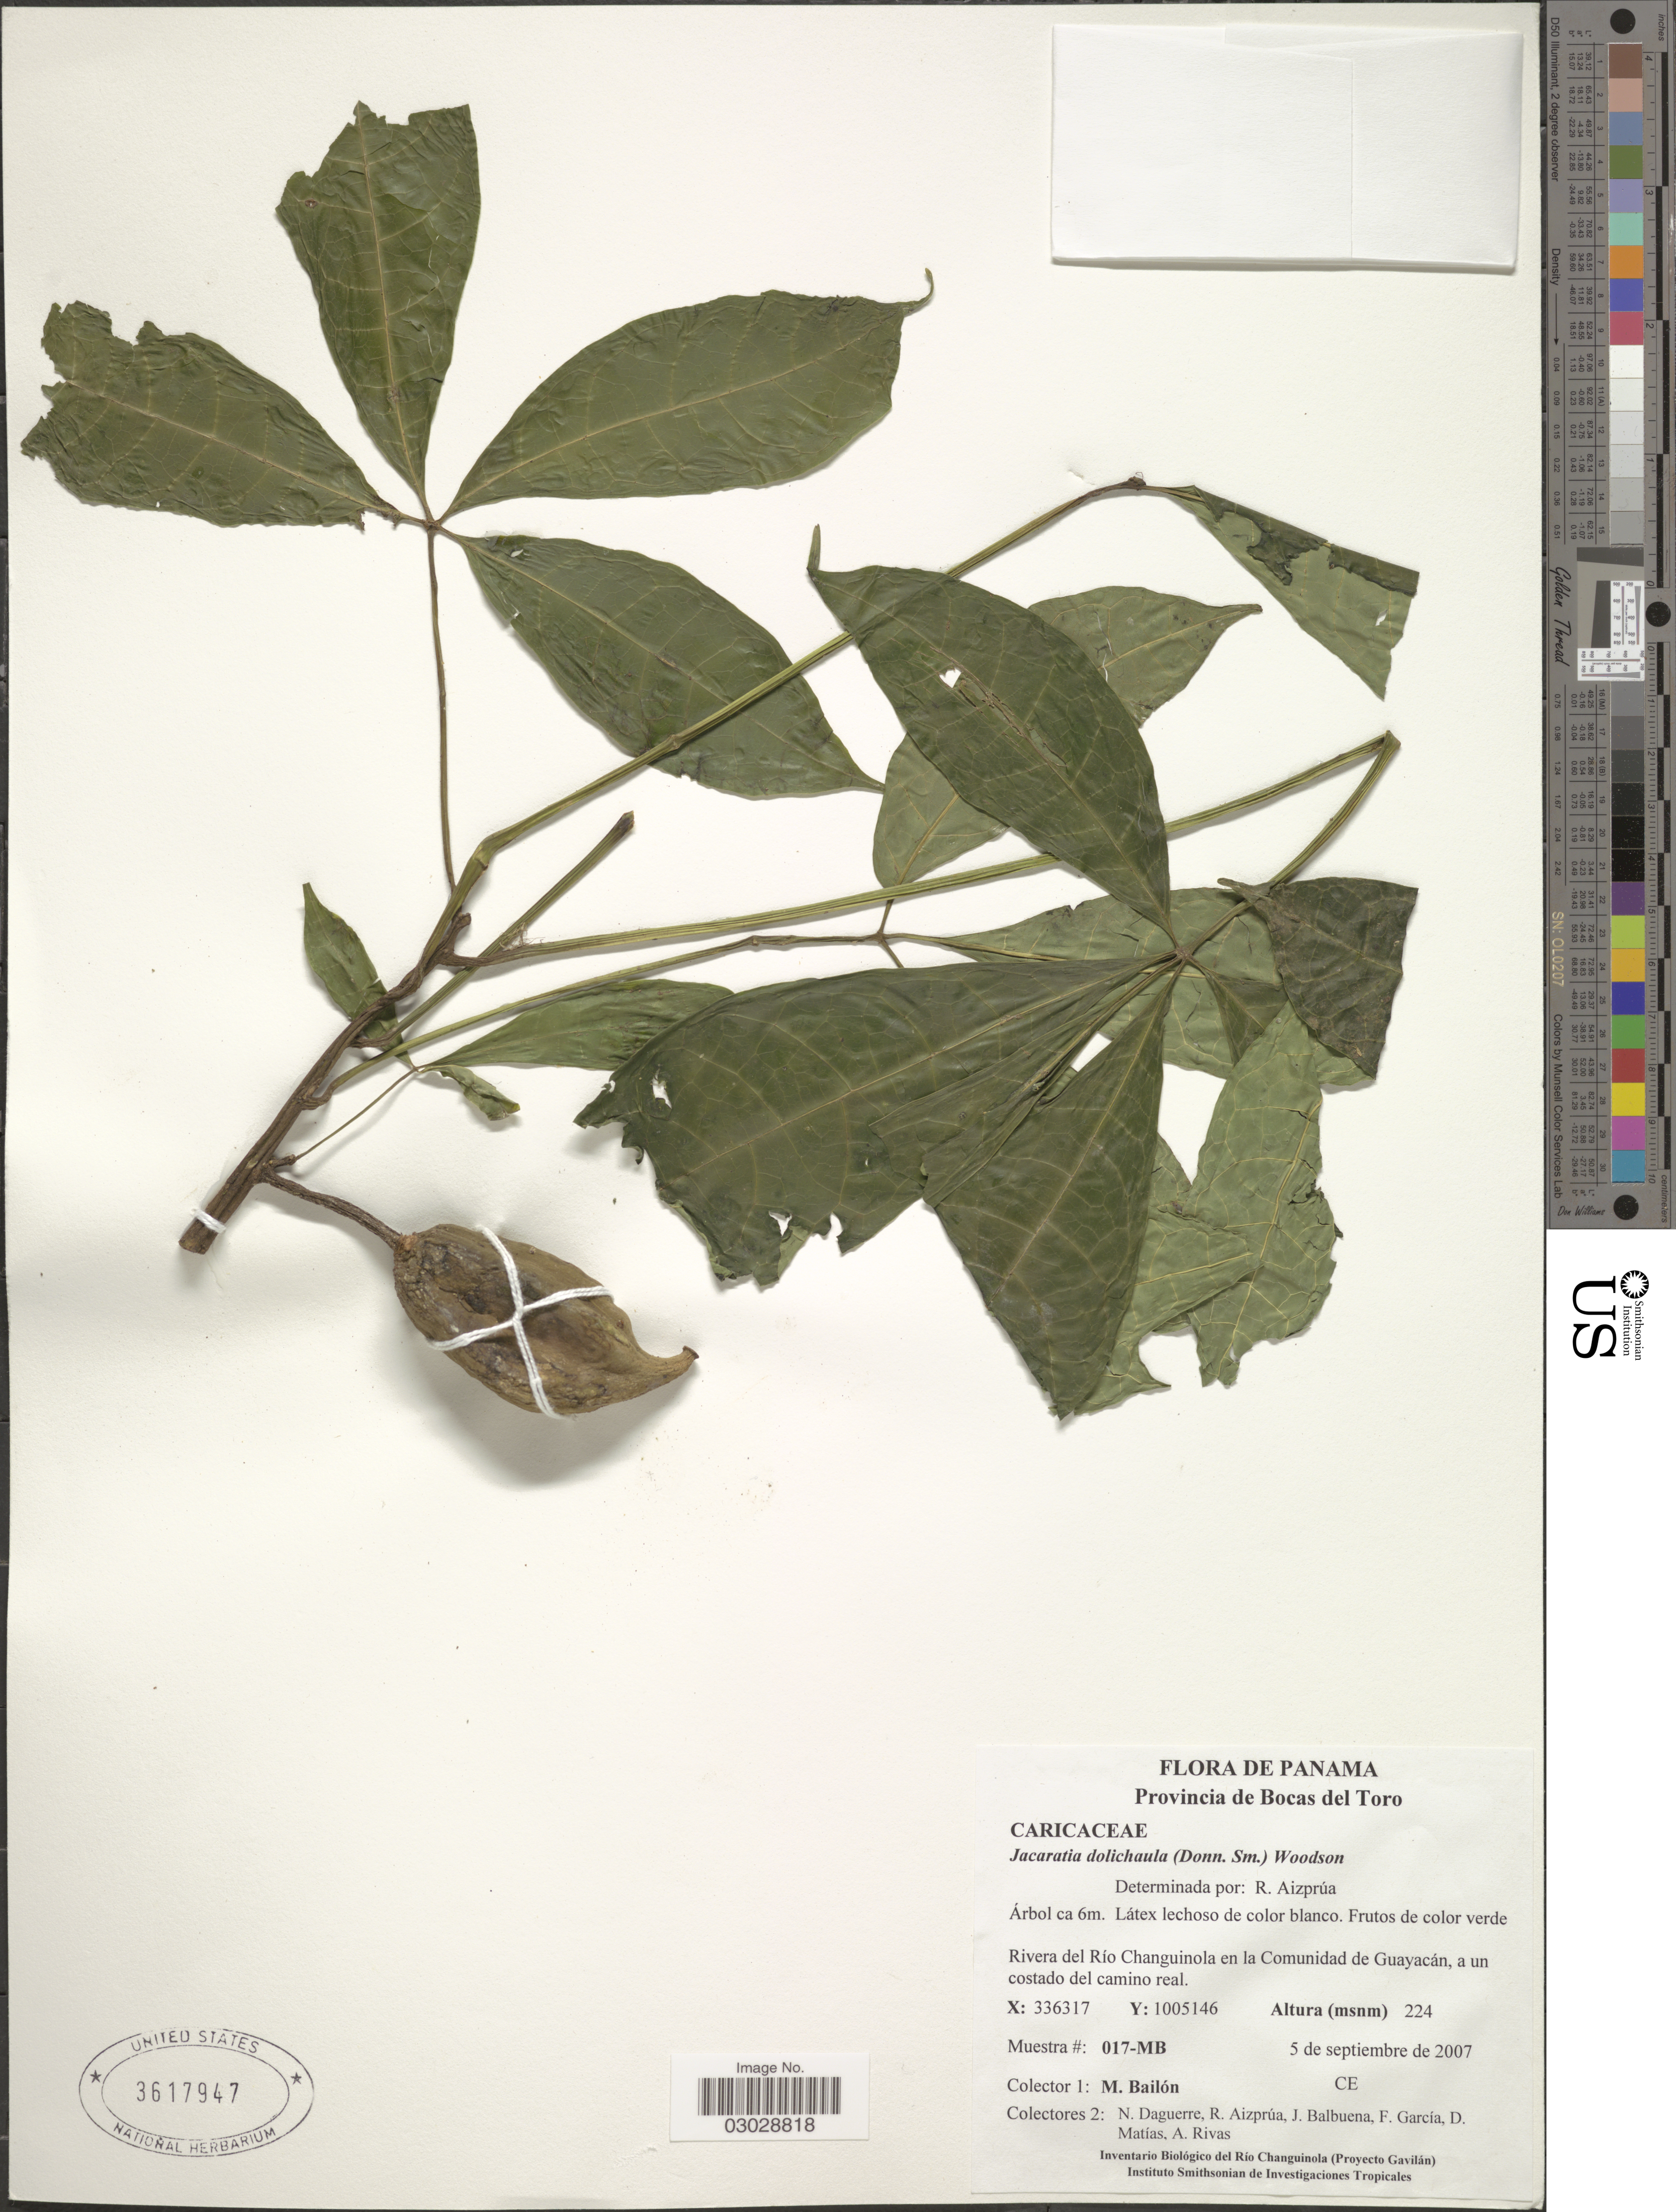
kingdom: Plantae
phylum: Tracheophyta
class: Magnoliopsida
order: Brassicales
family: Caricaceae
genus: Jacaratia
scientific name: Jacaratia dolichaula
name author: (Donn. Sm.) Woodson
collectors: M. Bailón, N. Daguerre, R. Aizprúa, J. Balbuena & et al.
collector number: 017-MB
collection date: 2007-09-05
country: Panama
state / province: Bocas del Toro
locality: Rivera del Río Changuinola en la Comunidad de Guayacán, a un costado del camino real.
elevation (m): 224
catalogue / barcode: US 3617947